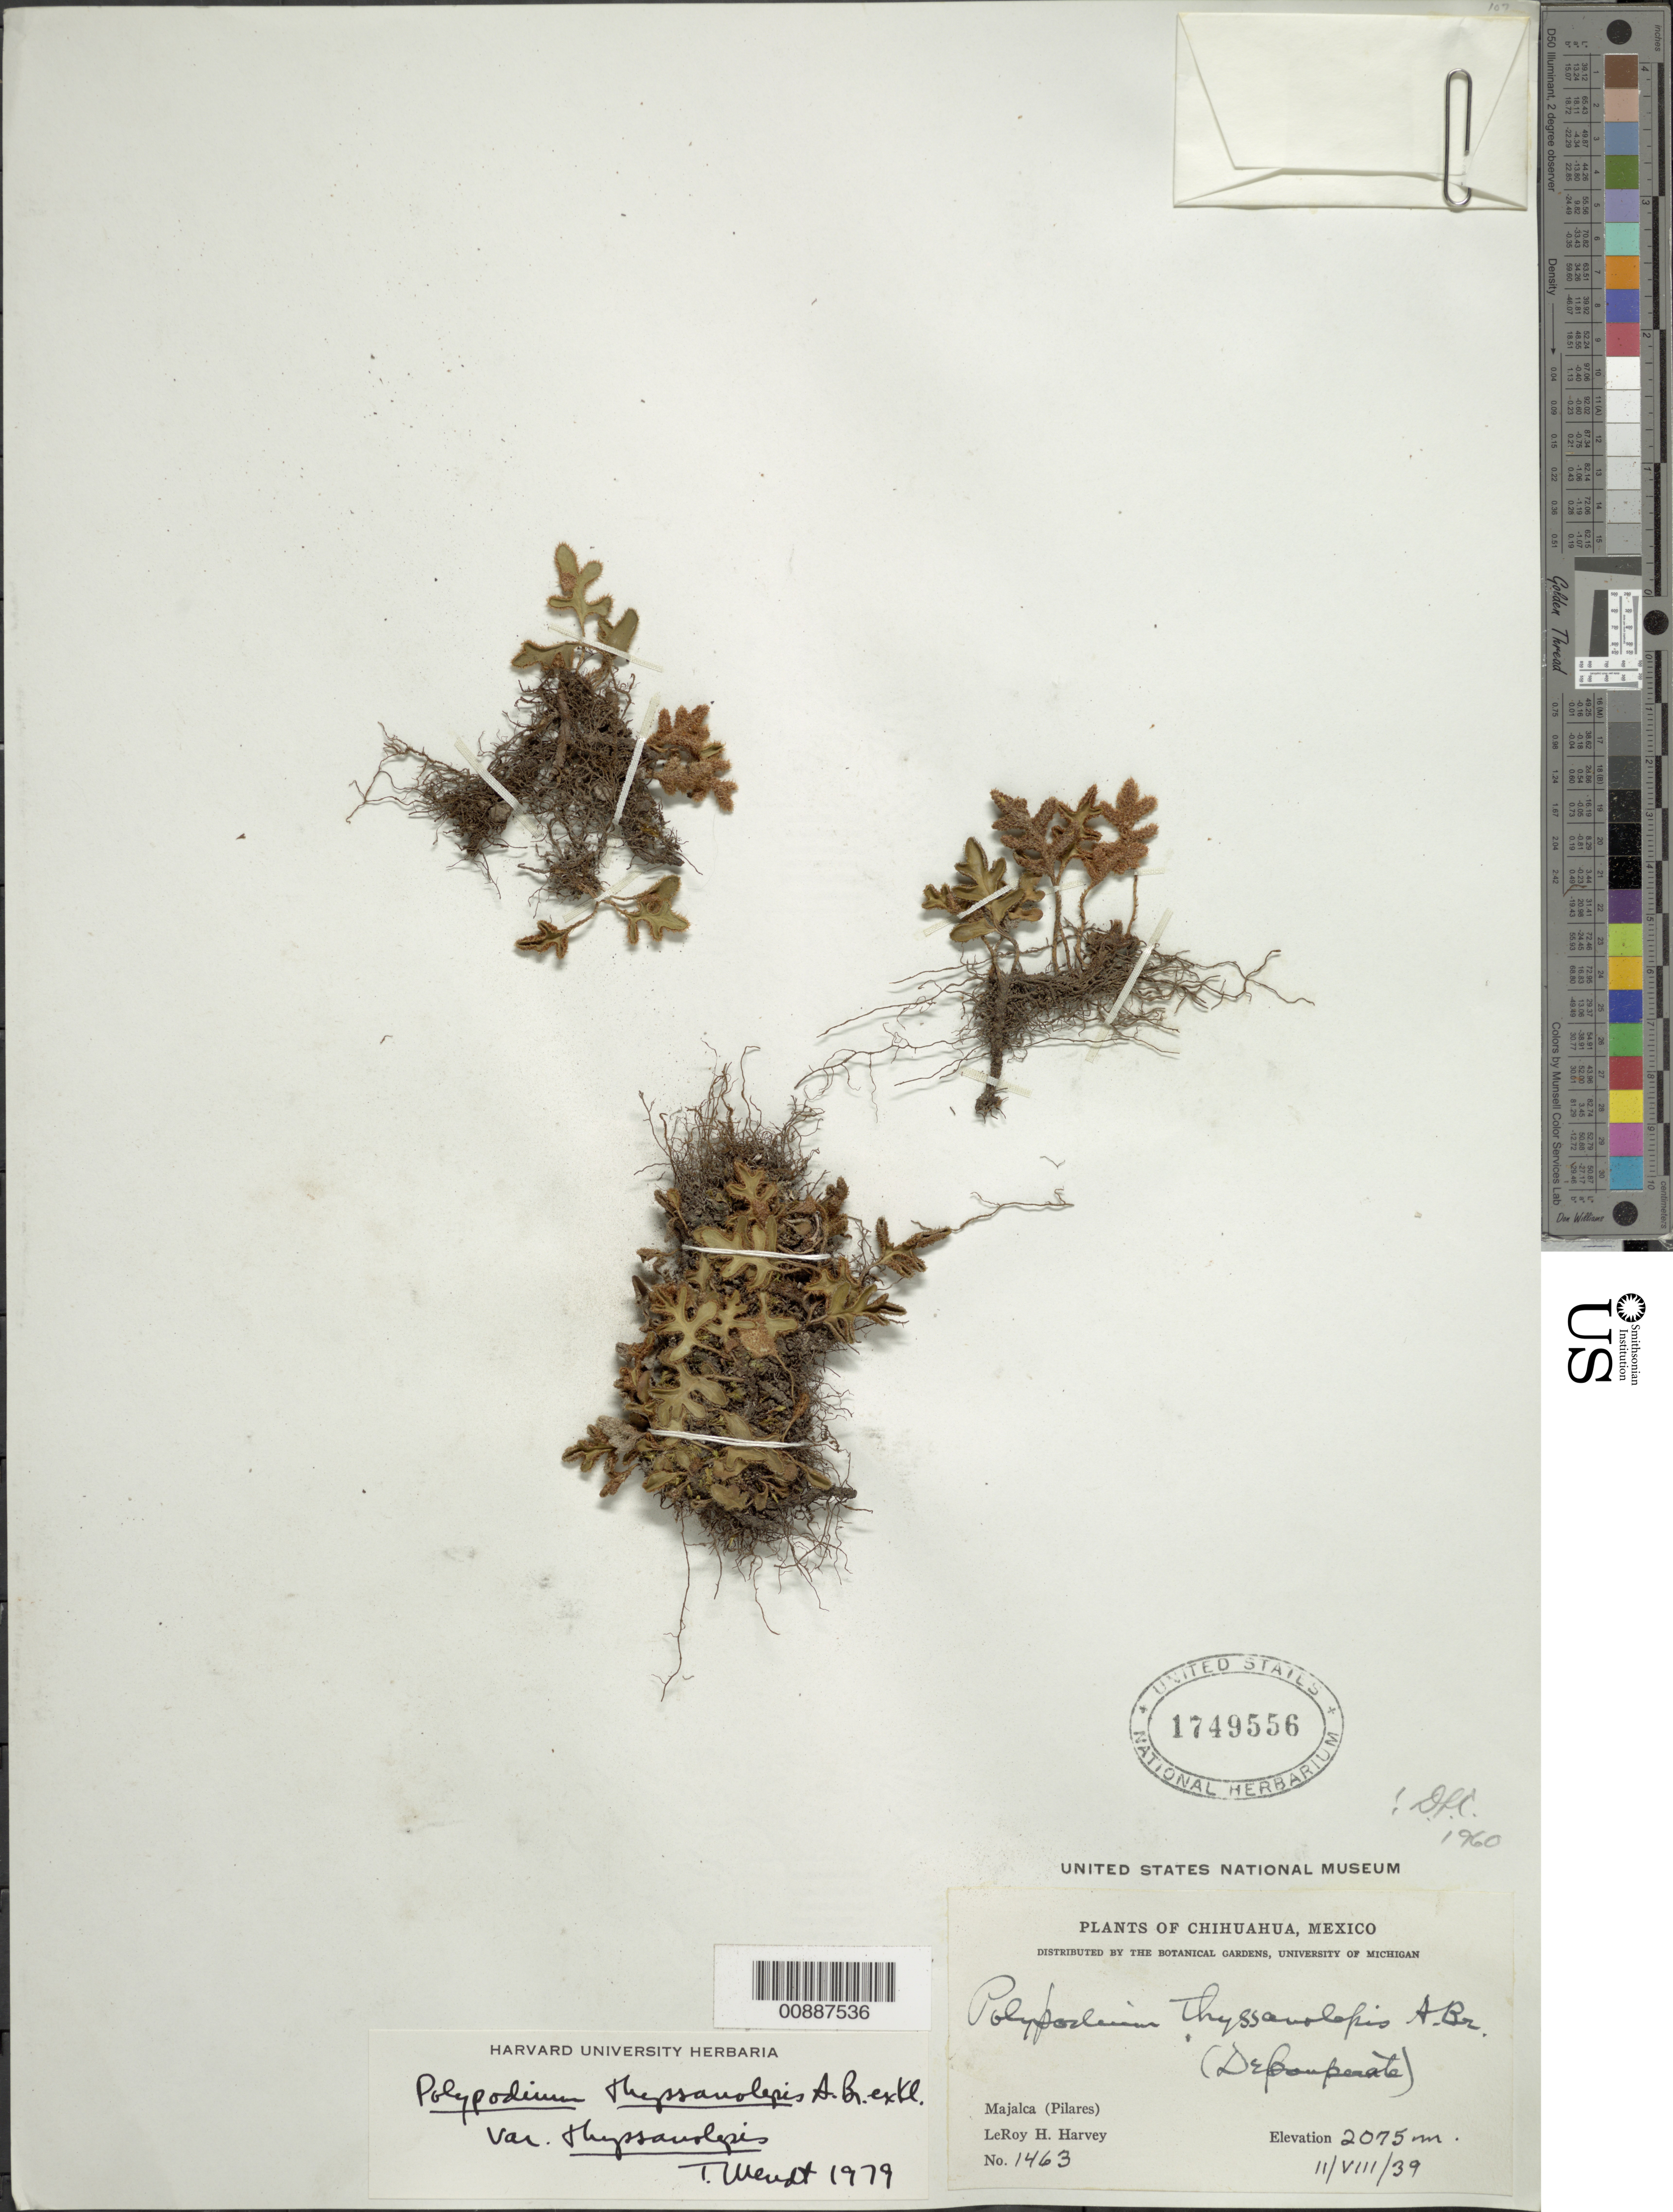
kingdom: Plantae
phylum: Tracheophyta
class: Polypodiopsida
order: Polypodiales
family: Polypodiaceae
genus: Pleopeltis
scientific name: Pleopeltis thyssanolepis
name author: (A. Braun ex Klotzsch) E.G. Andrews & Windham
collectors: L. H. Harvey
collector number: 1463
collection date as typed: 11 Aug 1939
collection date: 1939-08-11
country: Mexico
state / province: Chihuahua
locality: Majalca (Pilares).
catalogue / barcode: US 1749556